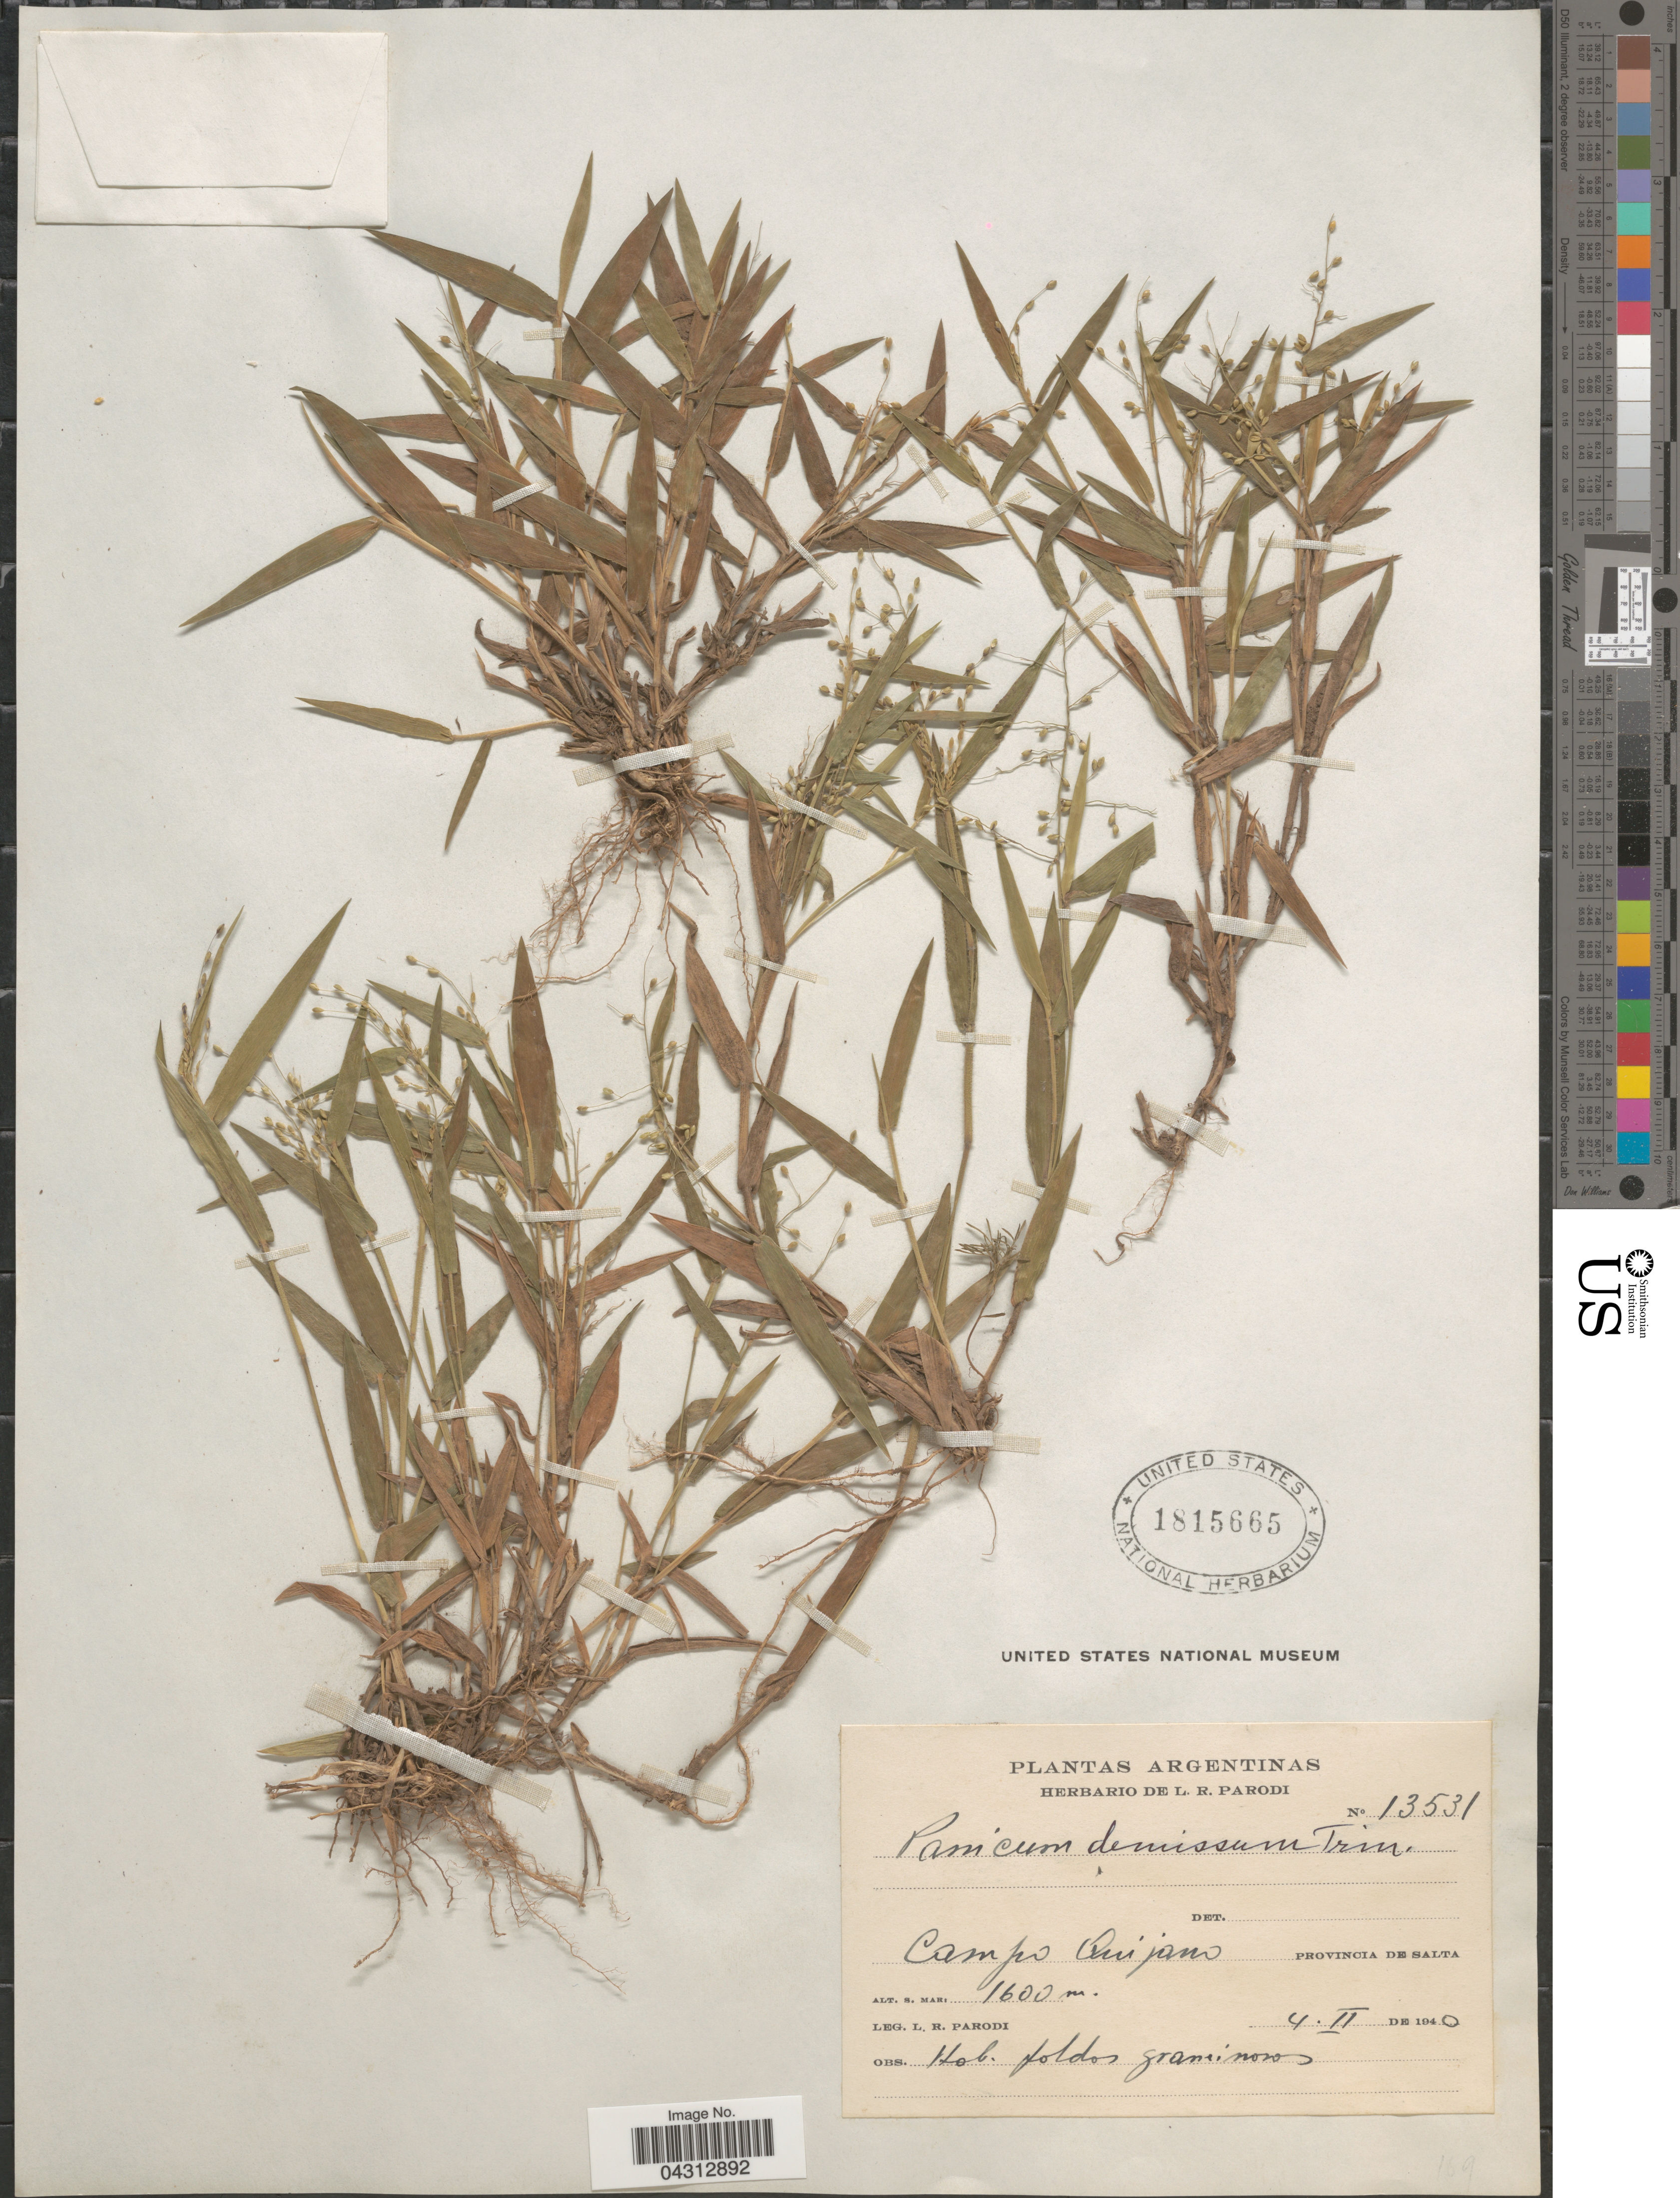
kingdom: Plantae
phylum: Tracheophyta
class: Liliopsida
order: Poales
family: Poaceae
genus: Dichanthelium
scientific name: Dichanthelium sabulorum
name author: (Lam.) Gould & C.A. Clark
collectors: L. R. Parodi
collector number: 13531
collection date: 1940-02-04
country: Argentina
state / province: Salta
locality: Campo Quijano.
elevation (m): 1600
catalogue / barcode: US 1815665